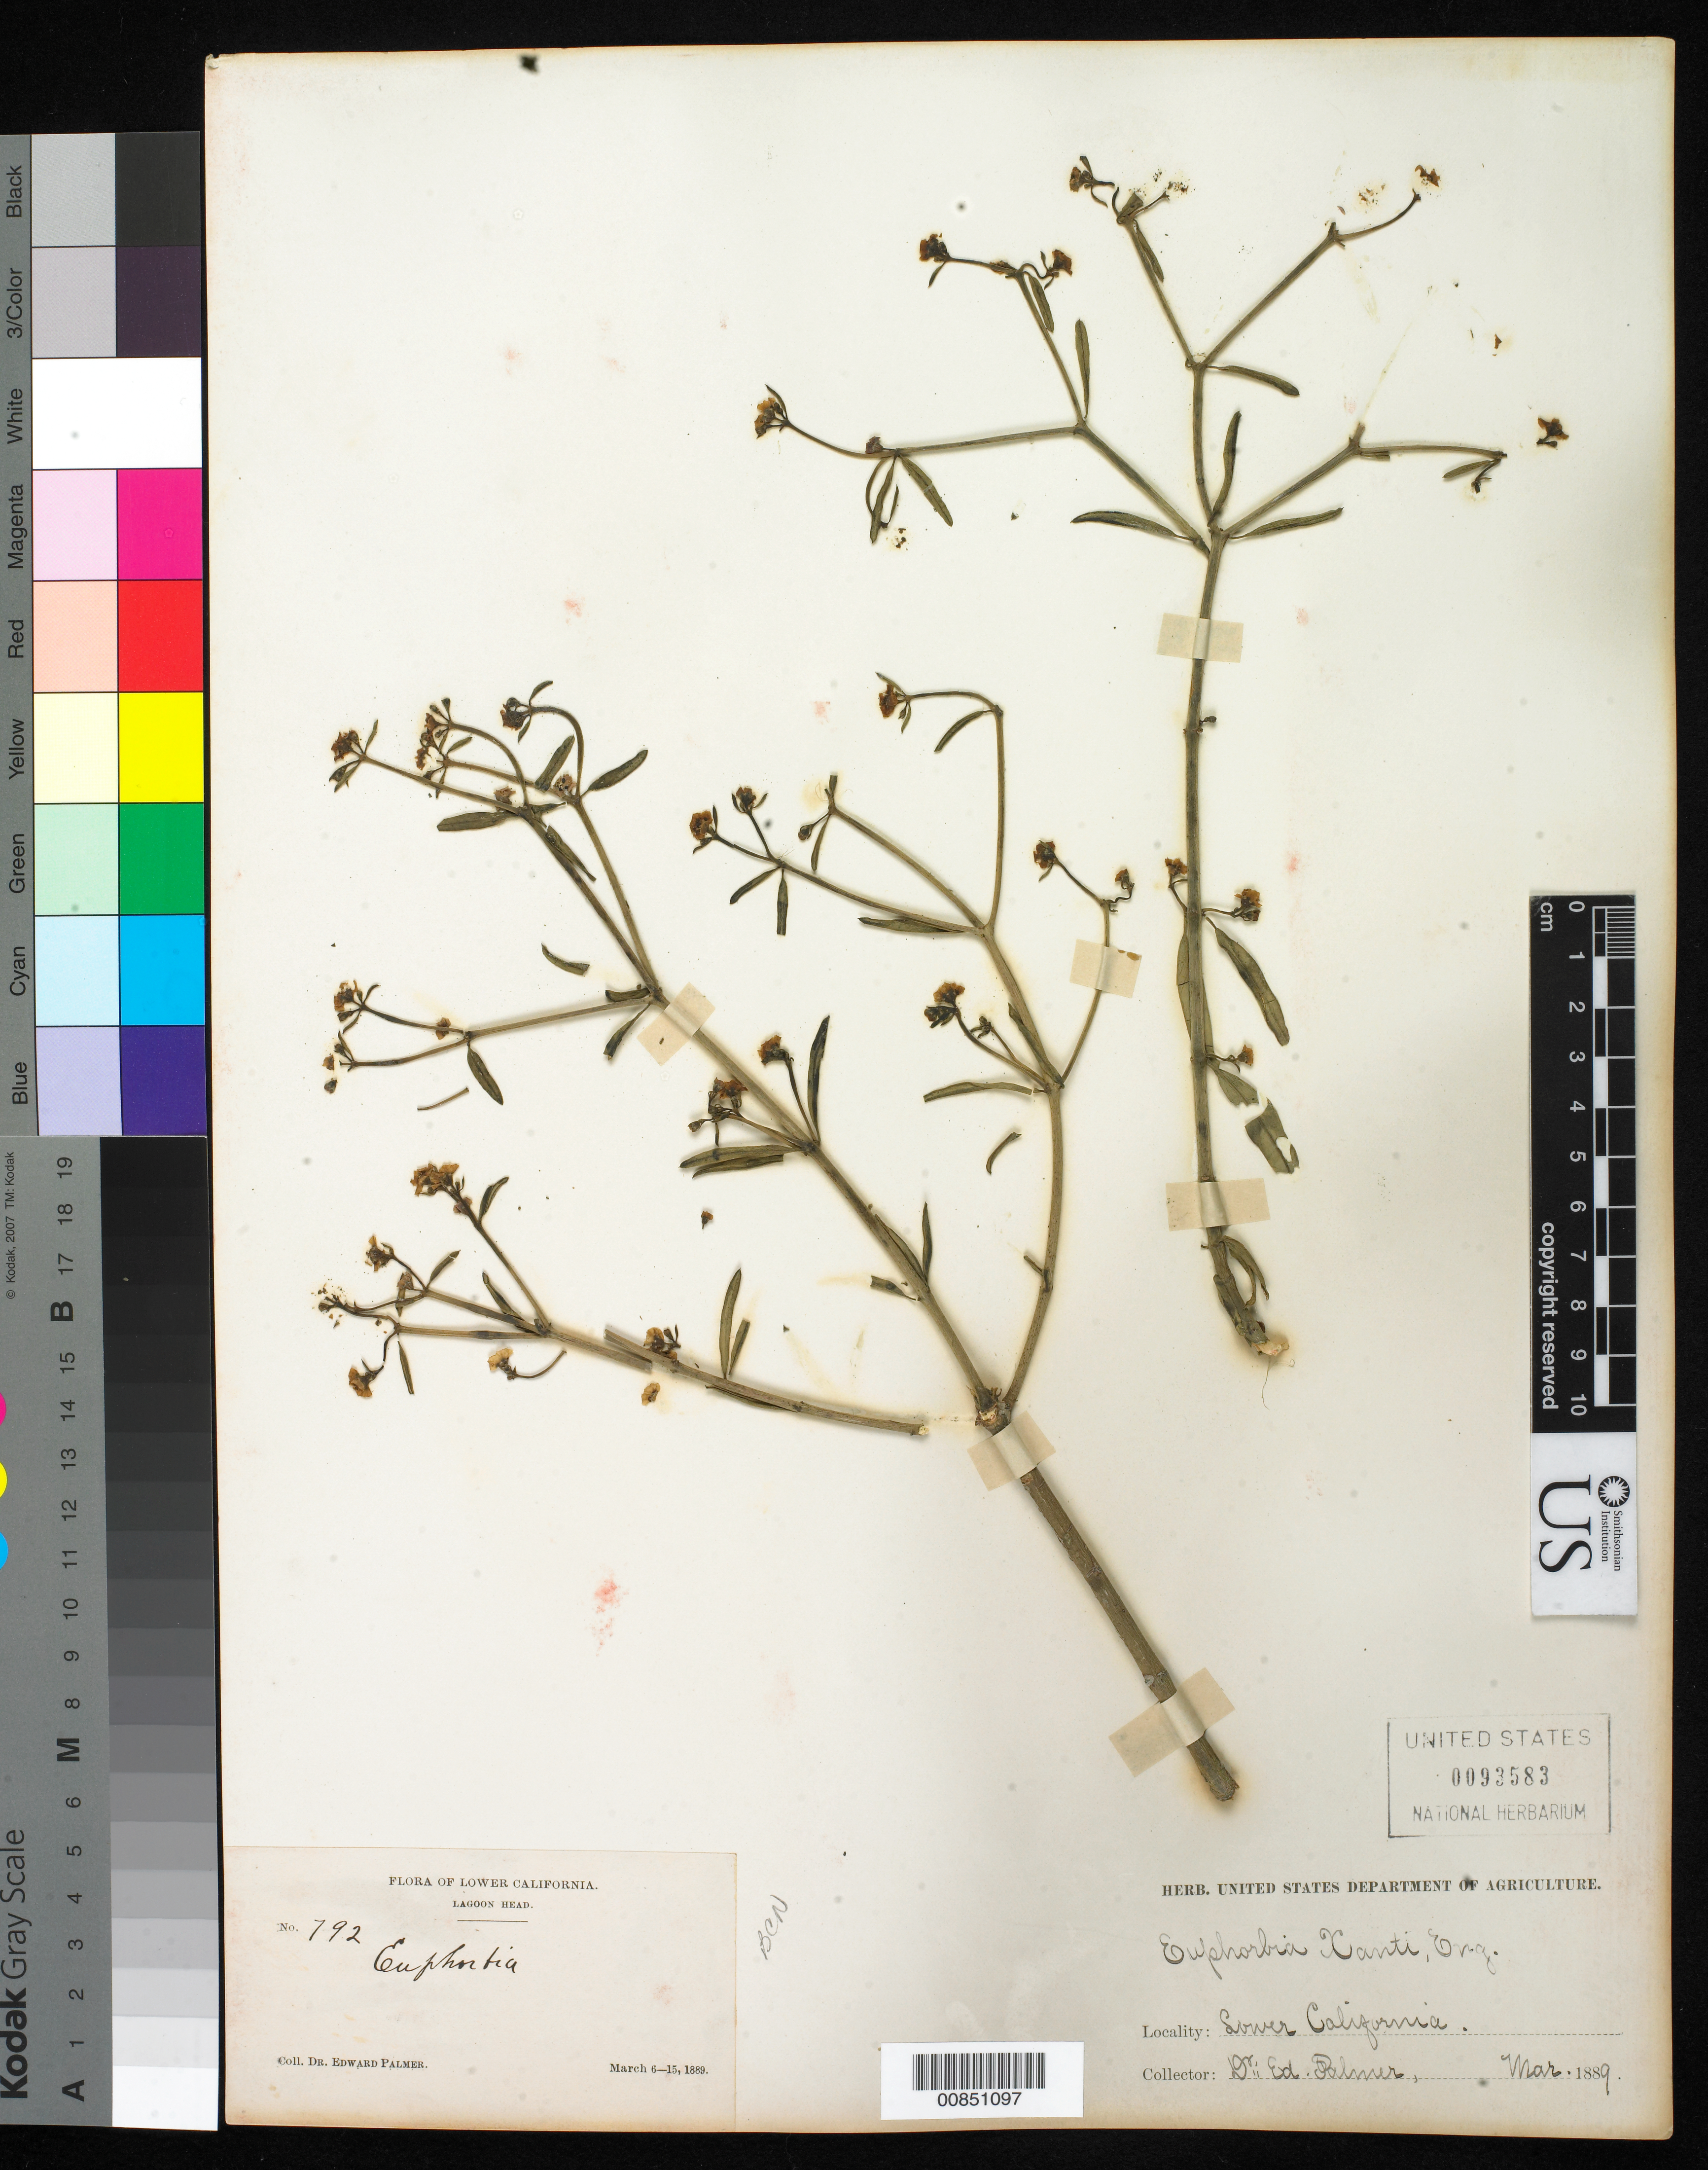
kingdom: Plantae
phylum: Tracheophyta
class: Magnoliopsida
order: Malpighiales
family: Euphorbiaceae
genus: Euphorbia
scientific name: Euphorbia xanti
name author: Engelm. ex Boiss.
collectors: E. Palmer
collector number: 792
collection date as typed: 06 Mar 1889 to 15 Mar 1889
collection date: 1889-03-06/1889-03-15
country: Mexico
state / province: Baja California Norte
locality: Lower California, Lagoon Head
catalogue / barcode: US 93583